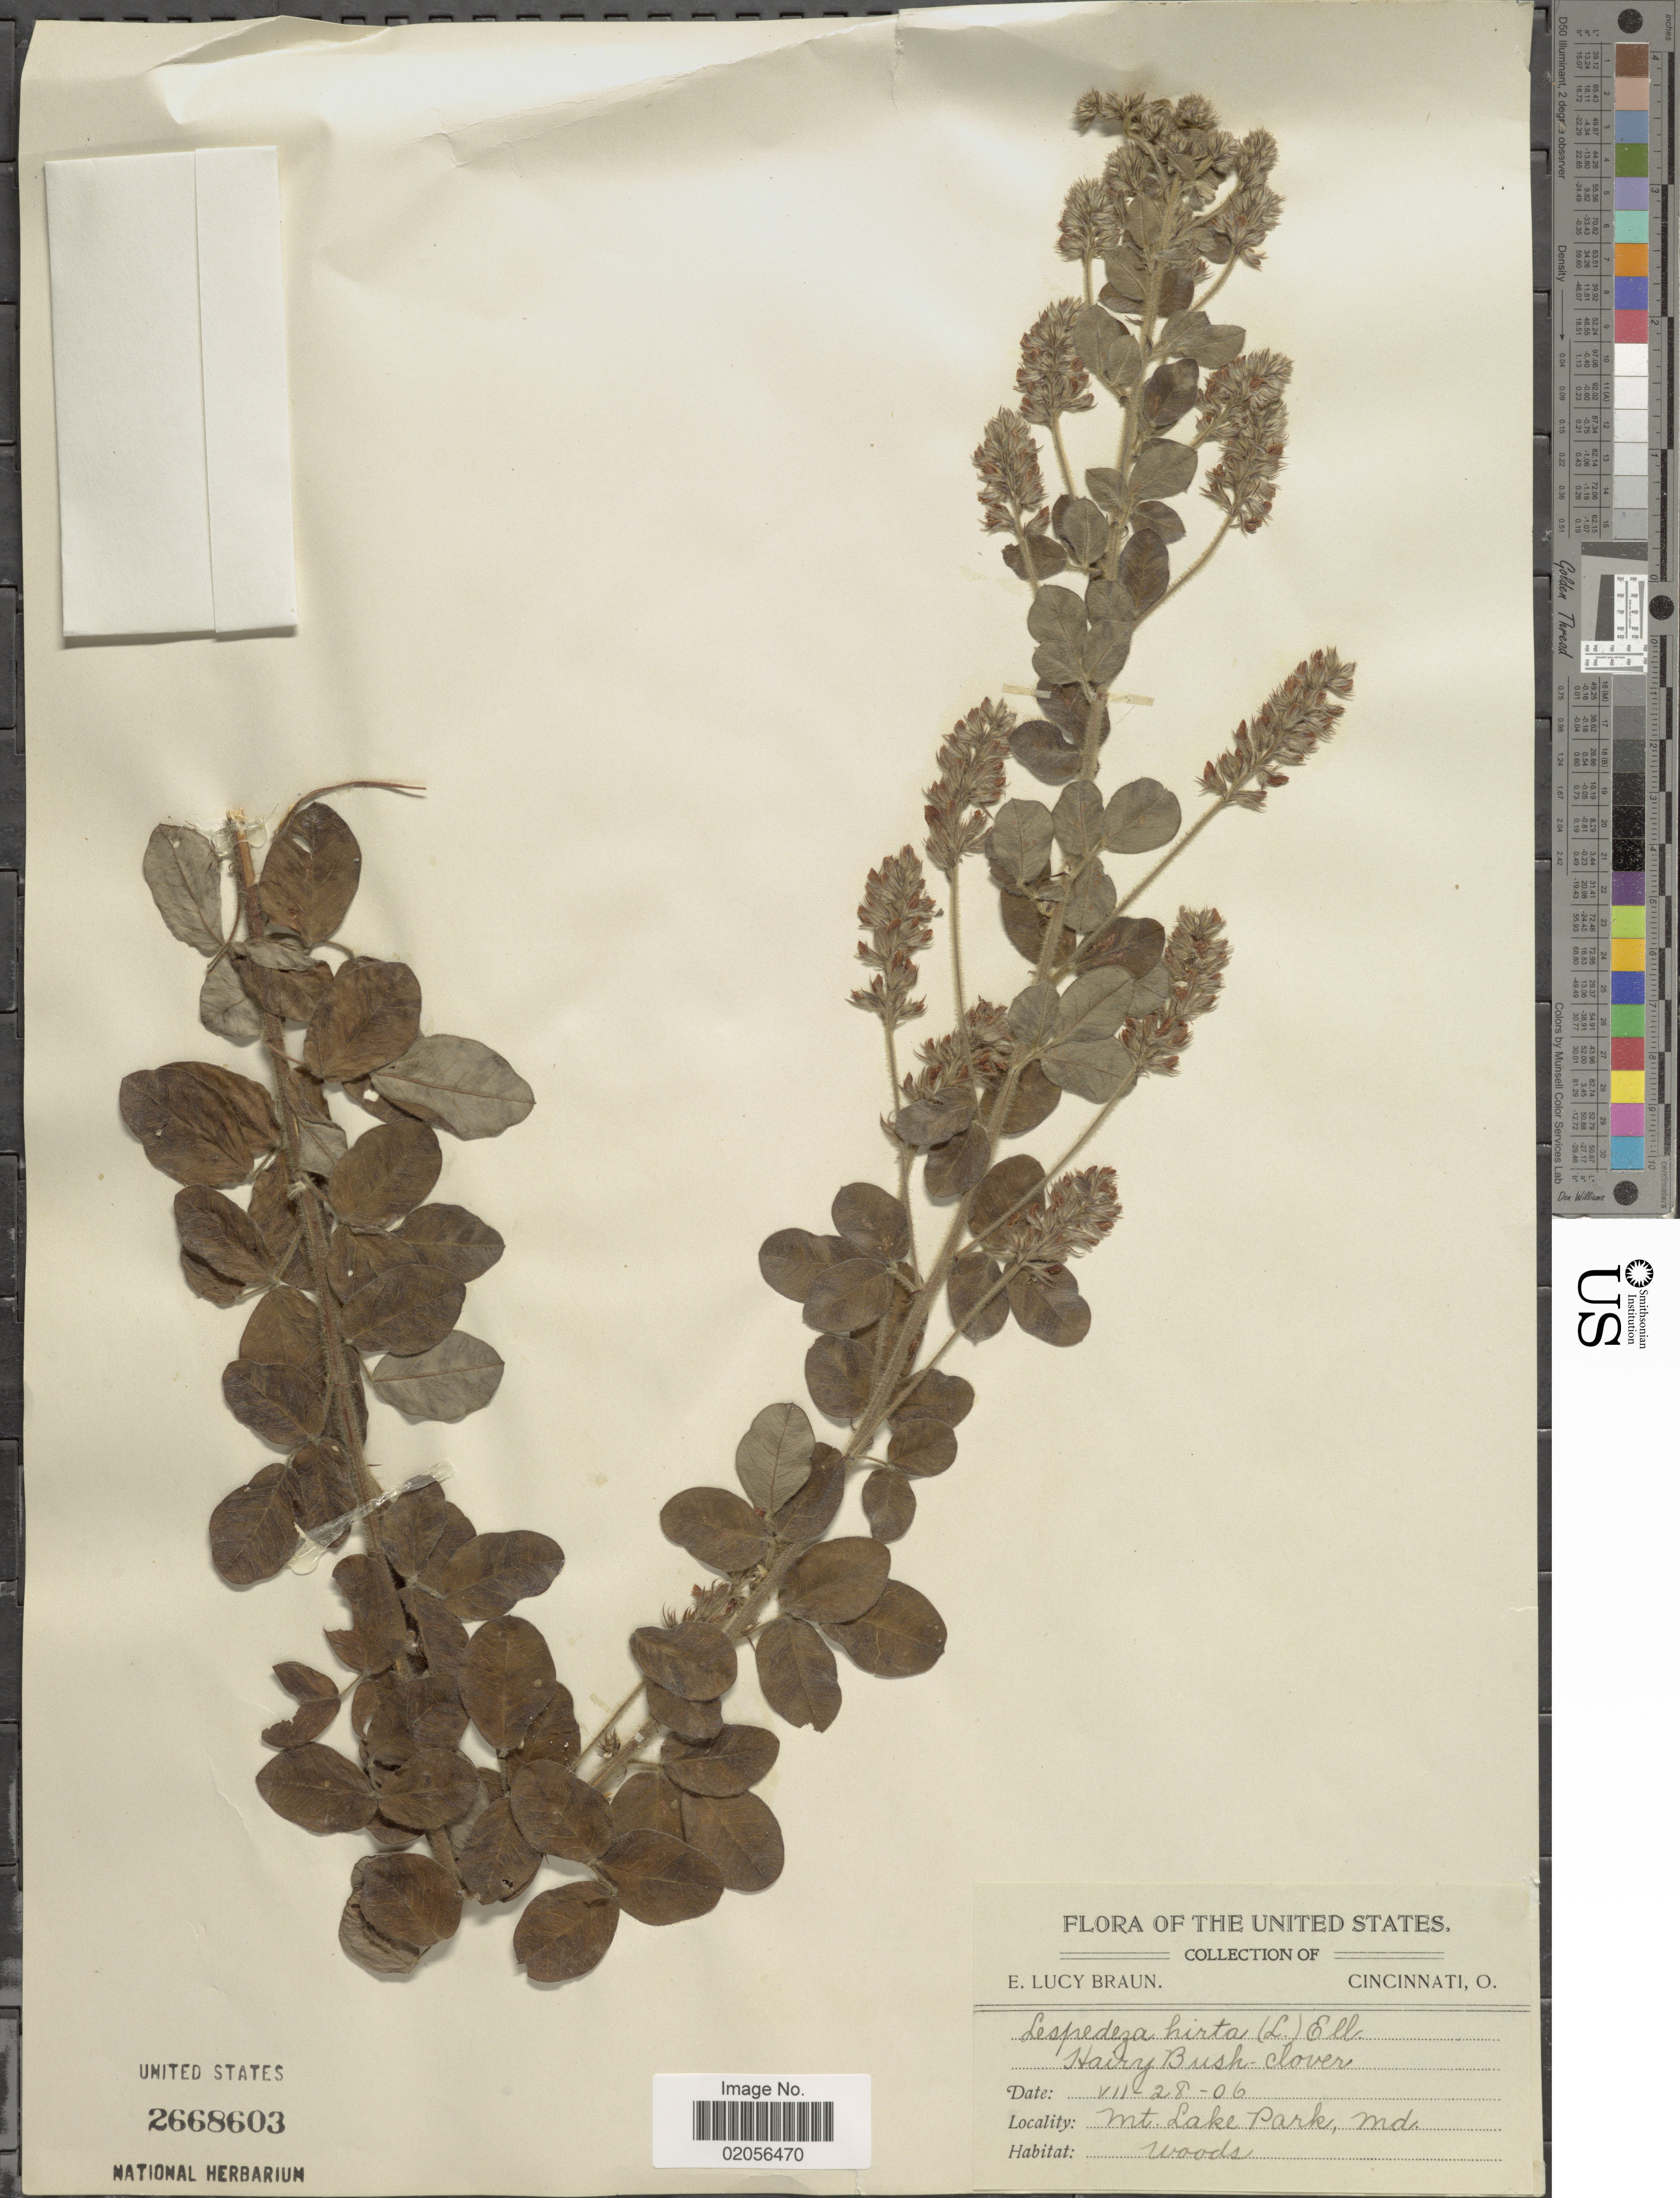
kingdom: Plantae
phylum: Tracheophyta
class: Magnoliopsida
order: Fabales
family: Fabaceae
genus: Lespedeza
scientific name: Lespedeza hirta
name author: (L.) Hornem.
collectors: E. L. Braun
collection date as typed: Transcribed d/m/y: 28/7/6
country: United States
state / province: Maryland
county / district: Garrett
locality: Mt Lake Park, Woods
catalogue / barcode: US 2668603